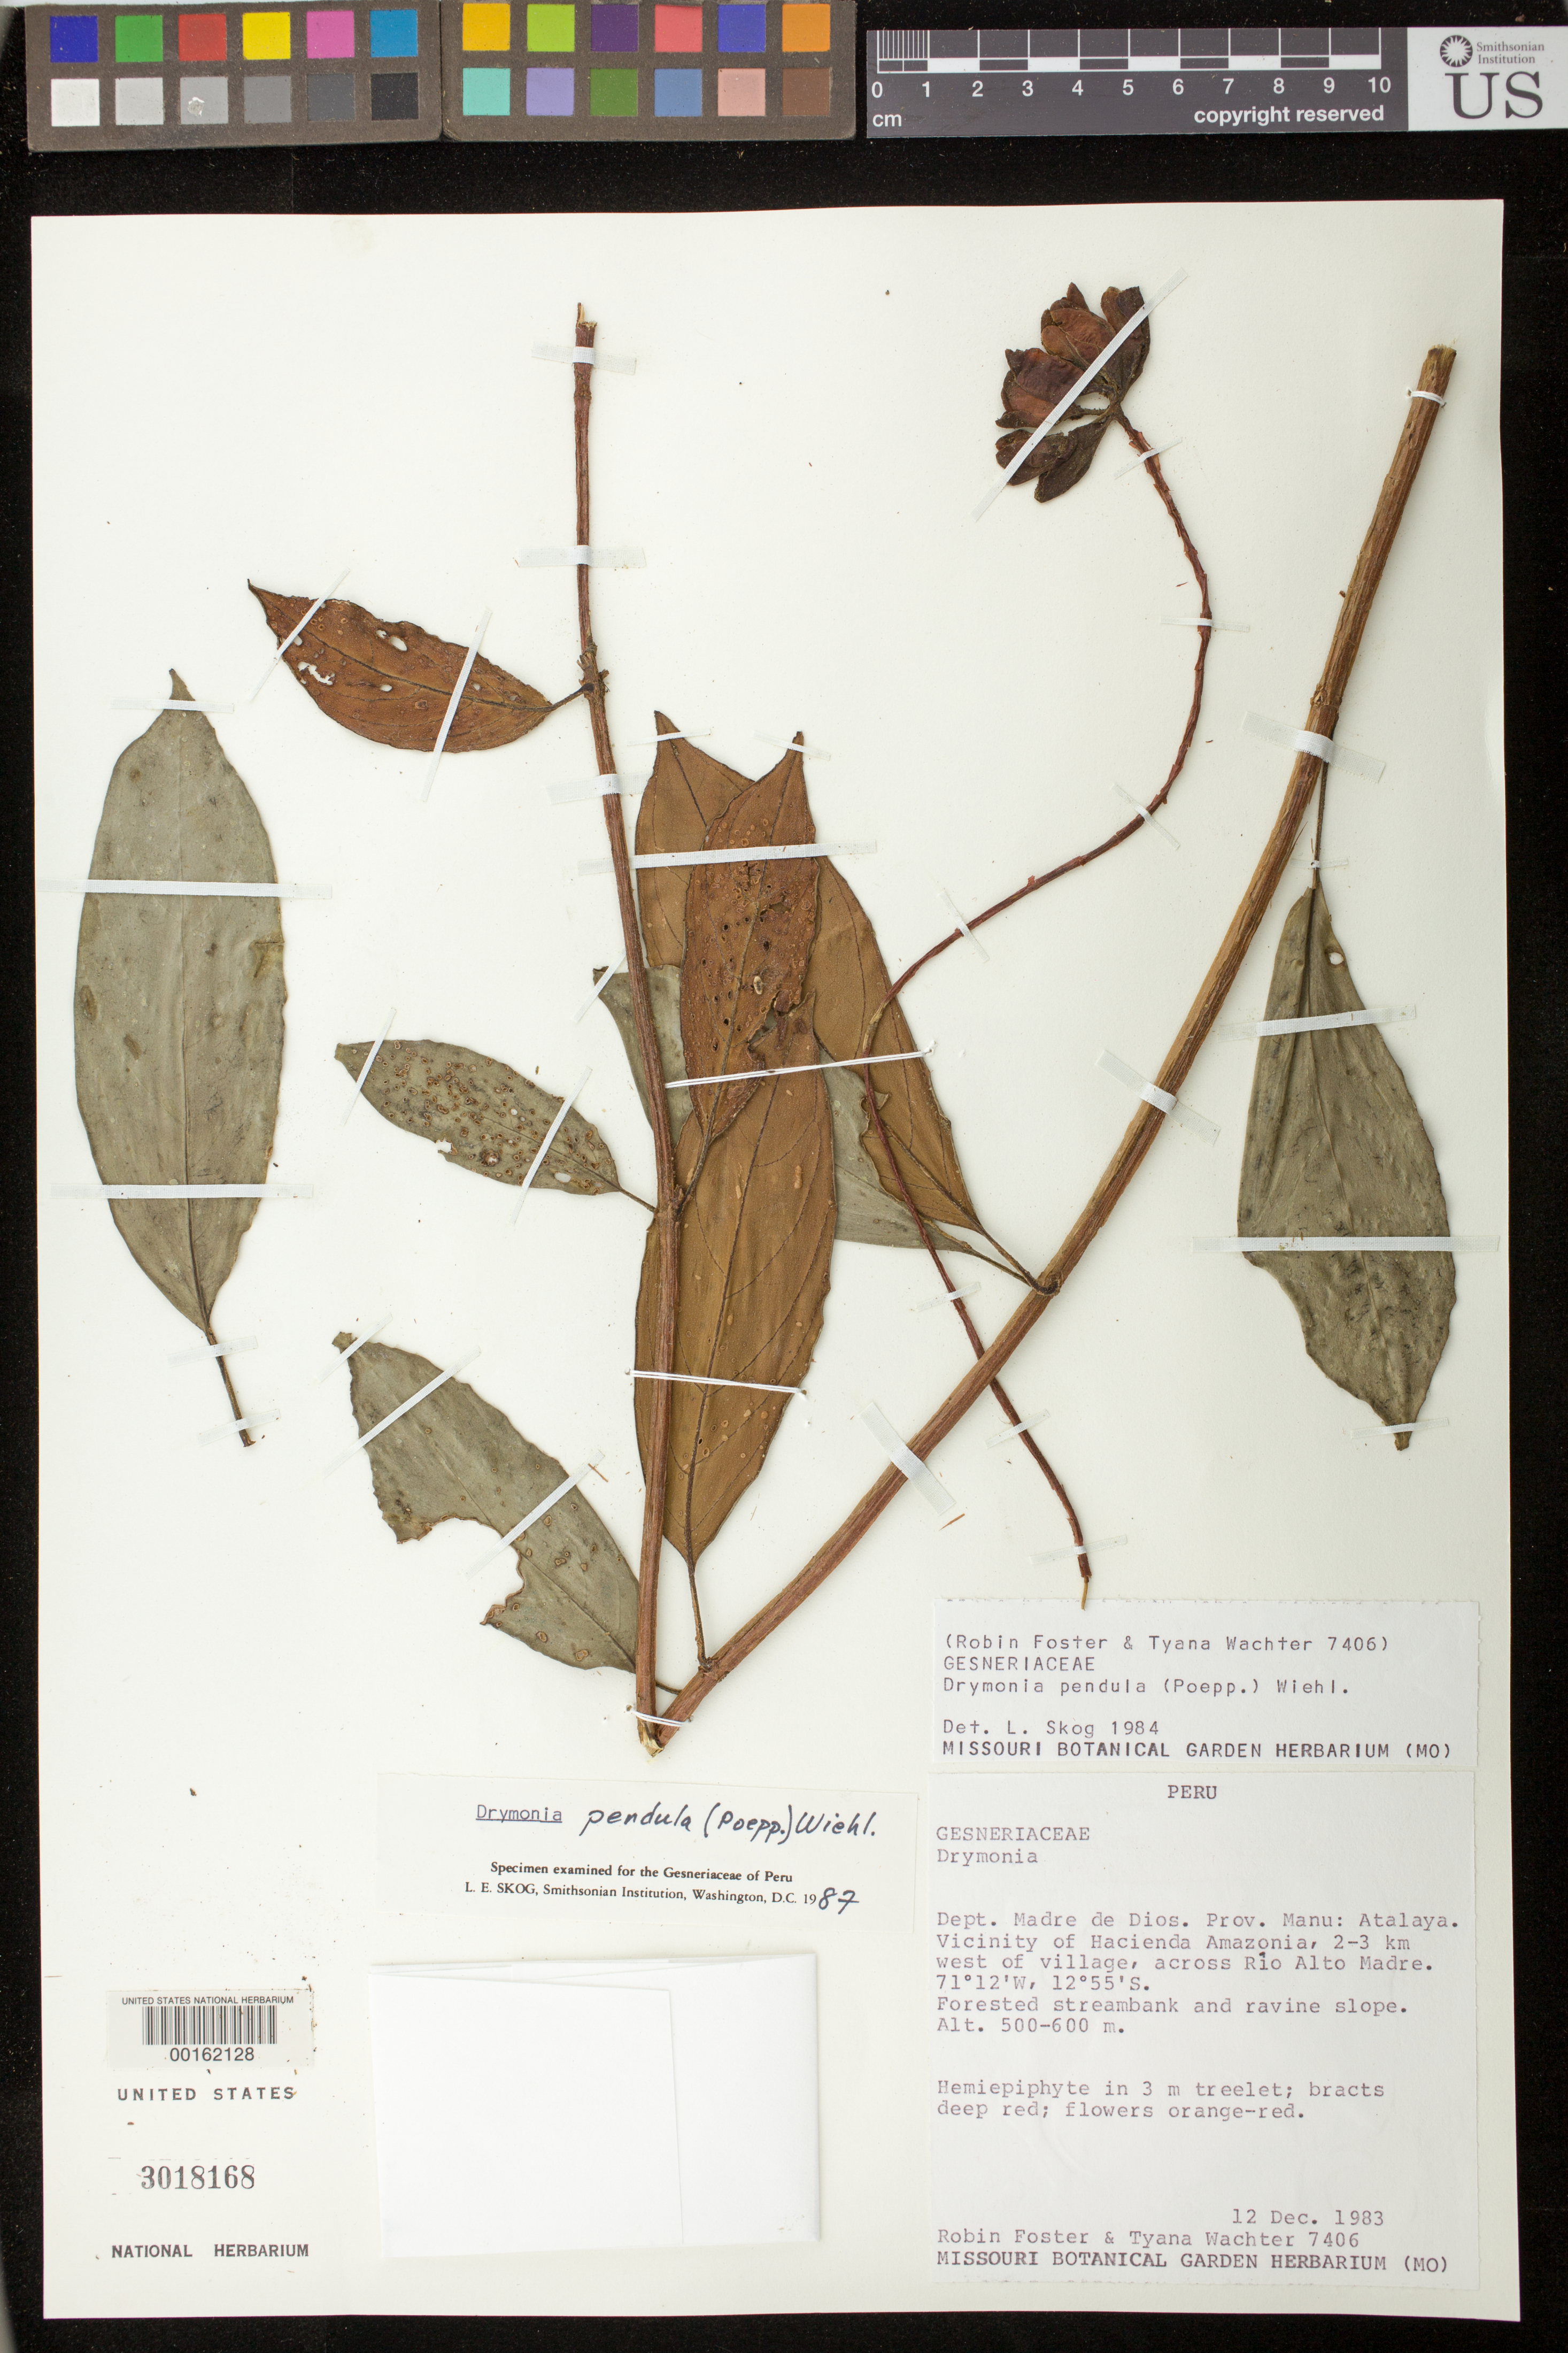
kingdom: Plantae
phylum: Tracheophyta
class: Magnoliopsida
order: Lamiales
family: Gesneriaceae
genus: Drymonia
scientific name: Drymonia pendula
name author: (Poepp.) Wiehler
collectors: R. Foster & T. Wachter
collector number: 7406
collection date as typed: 12 Dec 1983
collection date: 1983-12-12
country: Peru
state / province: Madre de Dios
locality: Prov. Manu, Atalaya, vicinity of Hacienda Amazonia, 2-3 km W of village, across Rio Alto Madre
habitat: Forested streambank and ravine slope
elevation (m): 500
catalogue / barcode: US 3018168